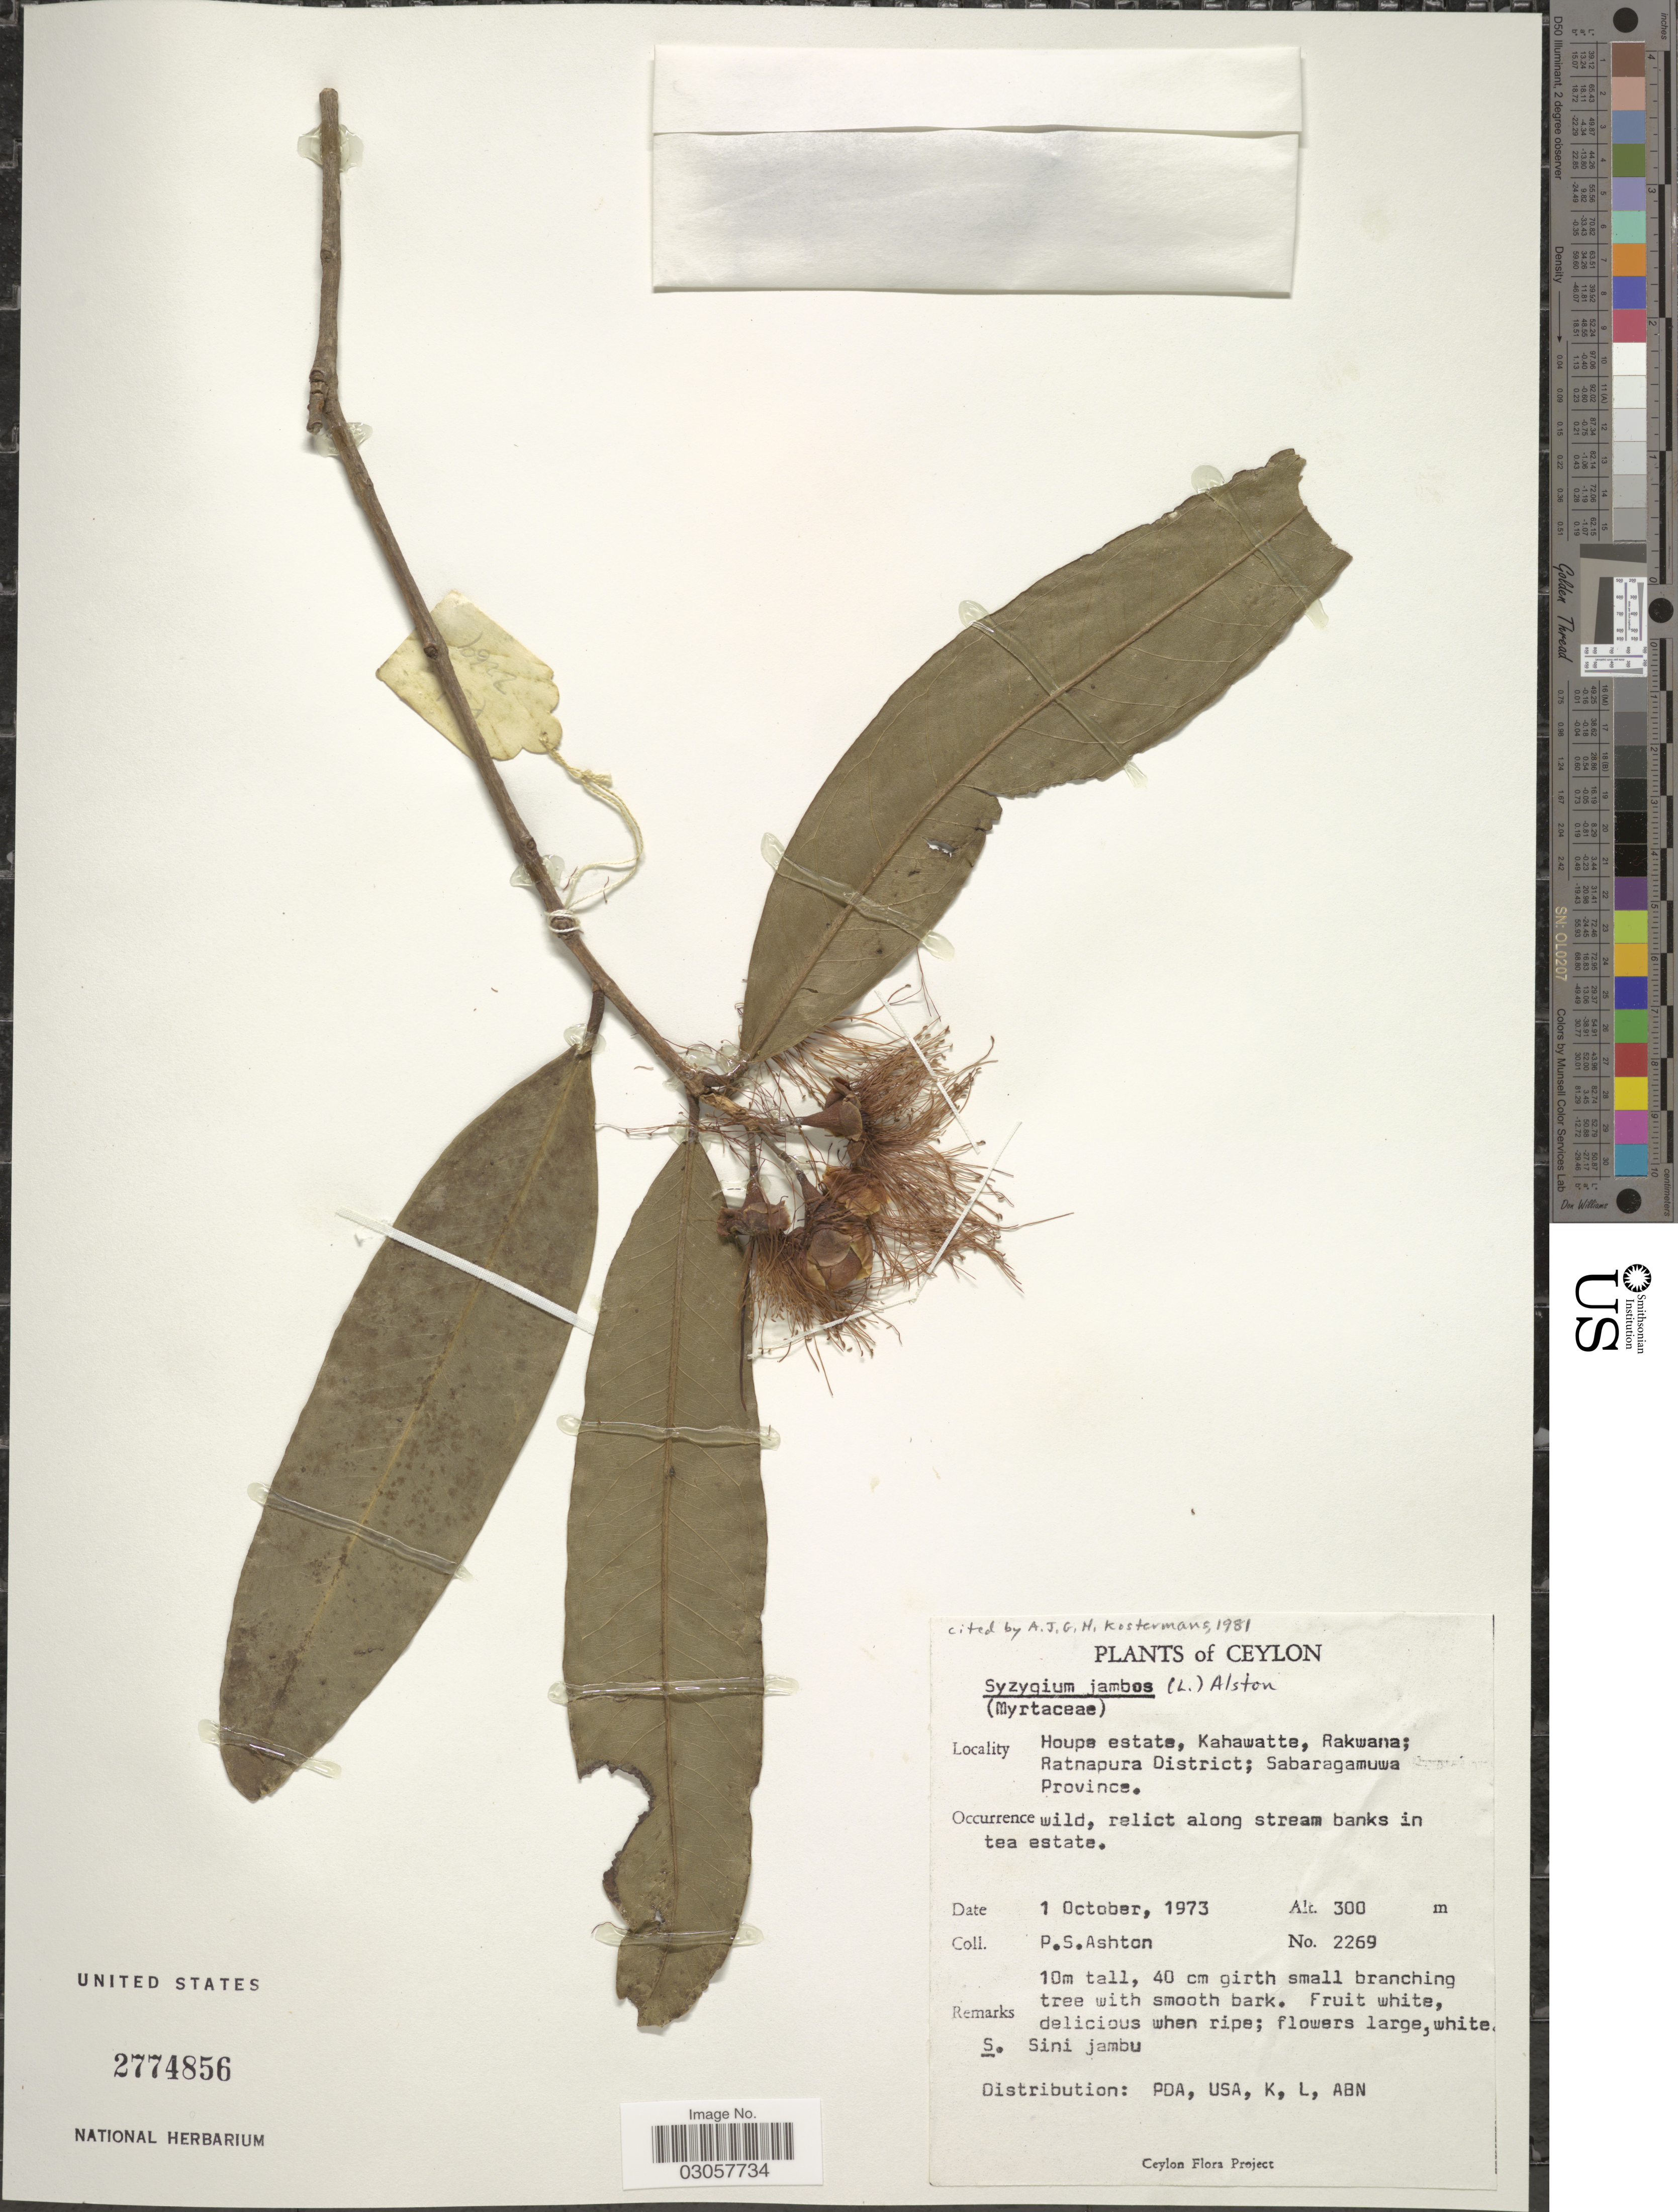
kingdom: Plantae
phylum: Tracheophyta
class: Magnoliopsida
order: Myrtales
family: Myrtaceae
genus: Syzygium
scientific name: Syzygium jambos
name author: (L.) Alston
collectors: P. S. Ashton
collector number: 2269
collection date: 1973-10-01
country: Sri Lanka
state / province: Sabaragamuwa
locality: Ceylon. Houpe estate, Kahawatte, Rakwana; Ratnapura District.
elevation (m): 300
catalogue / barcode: US 2774856